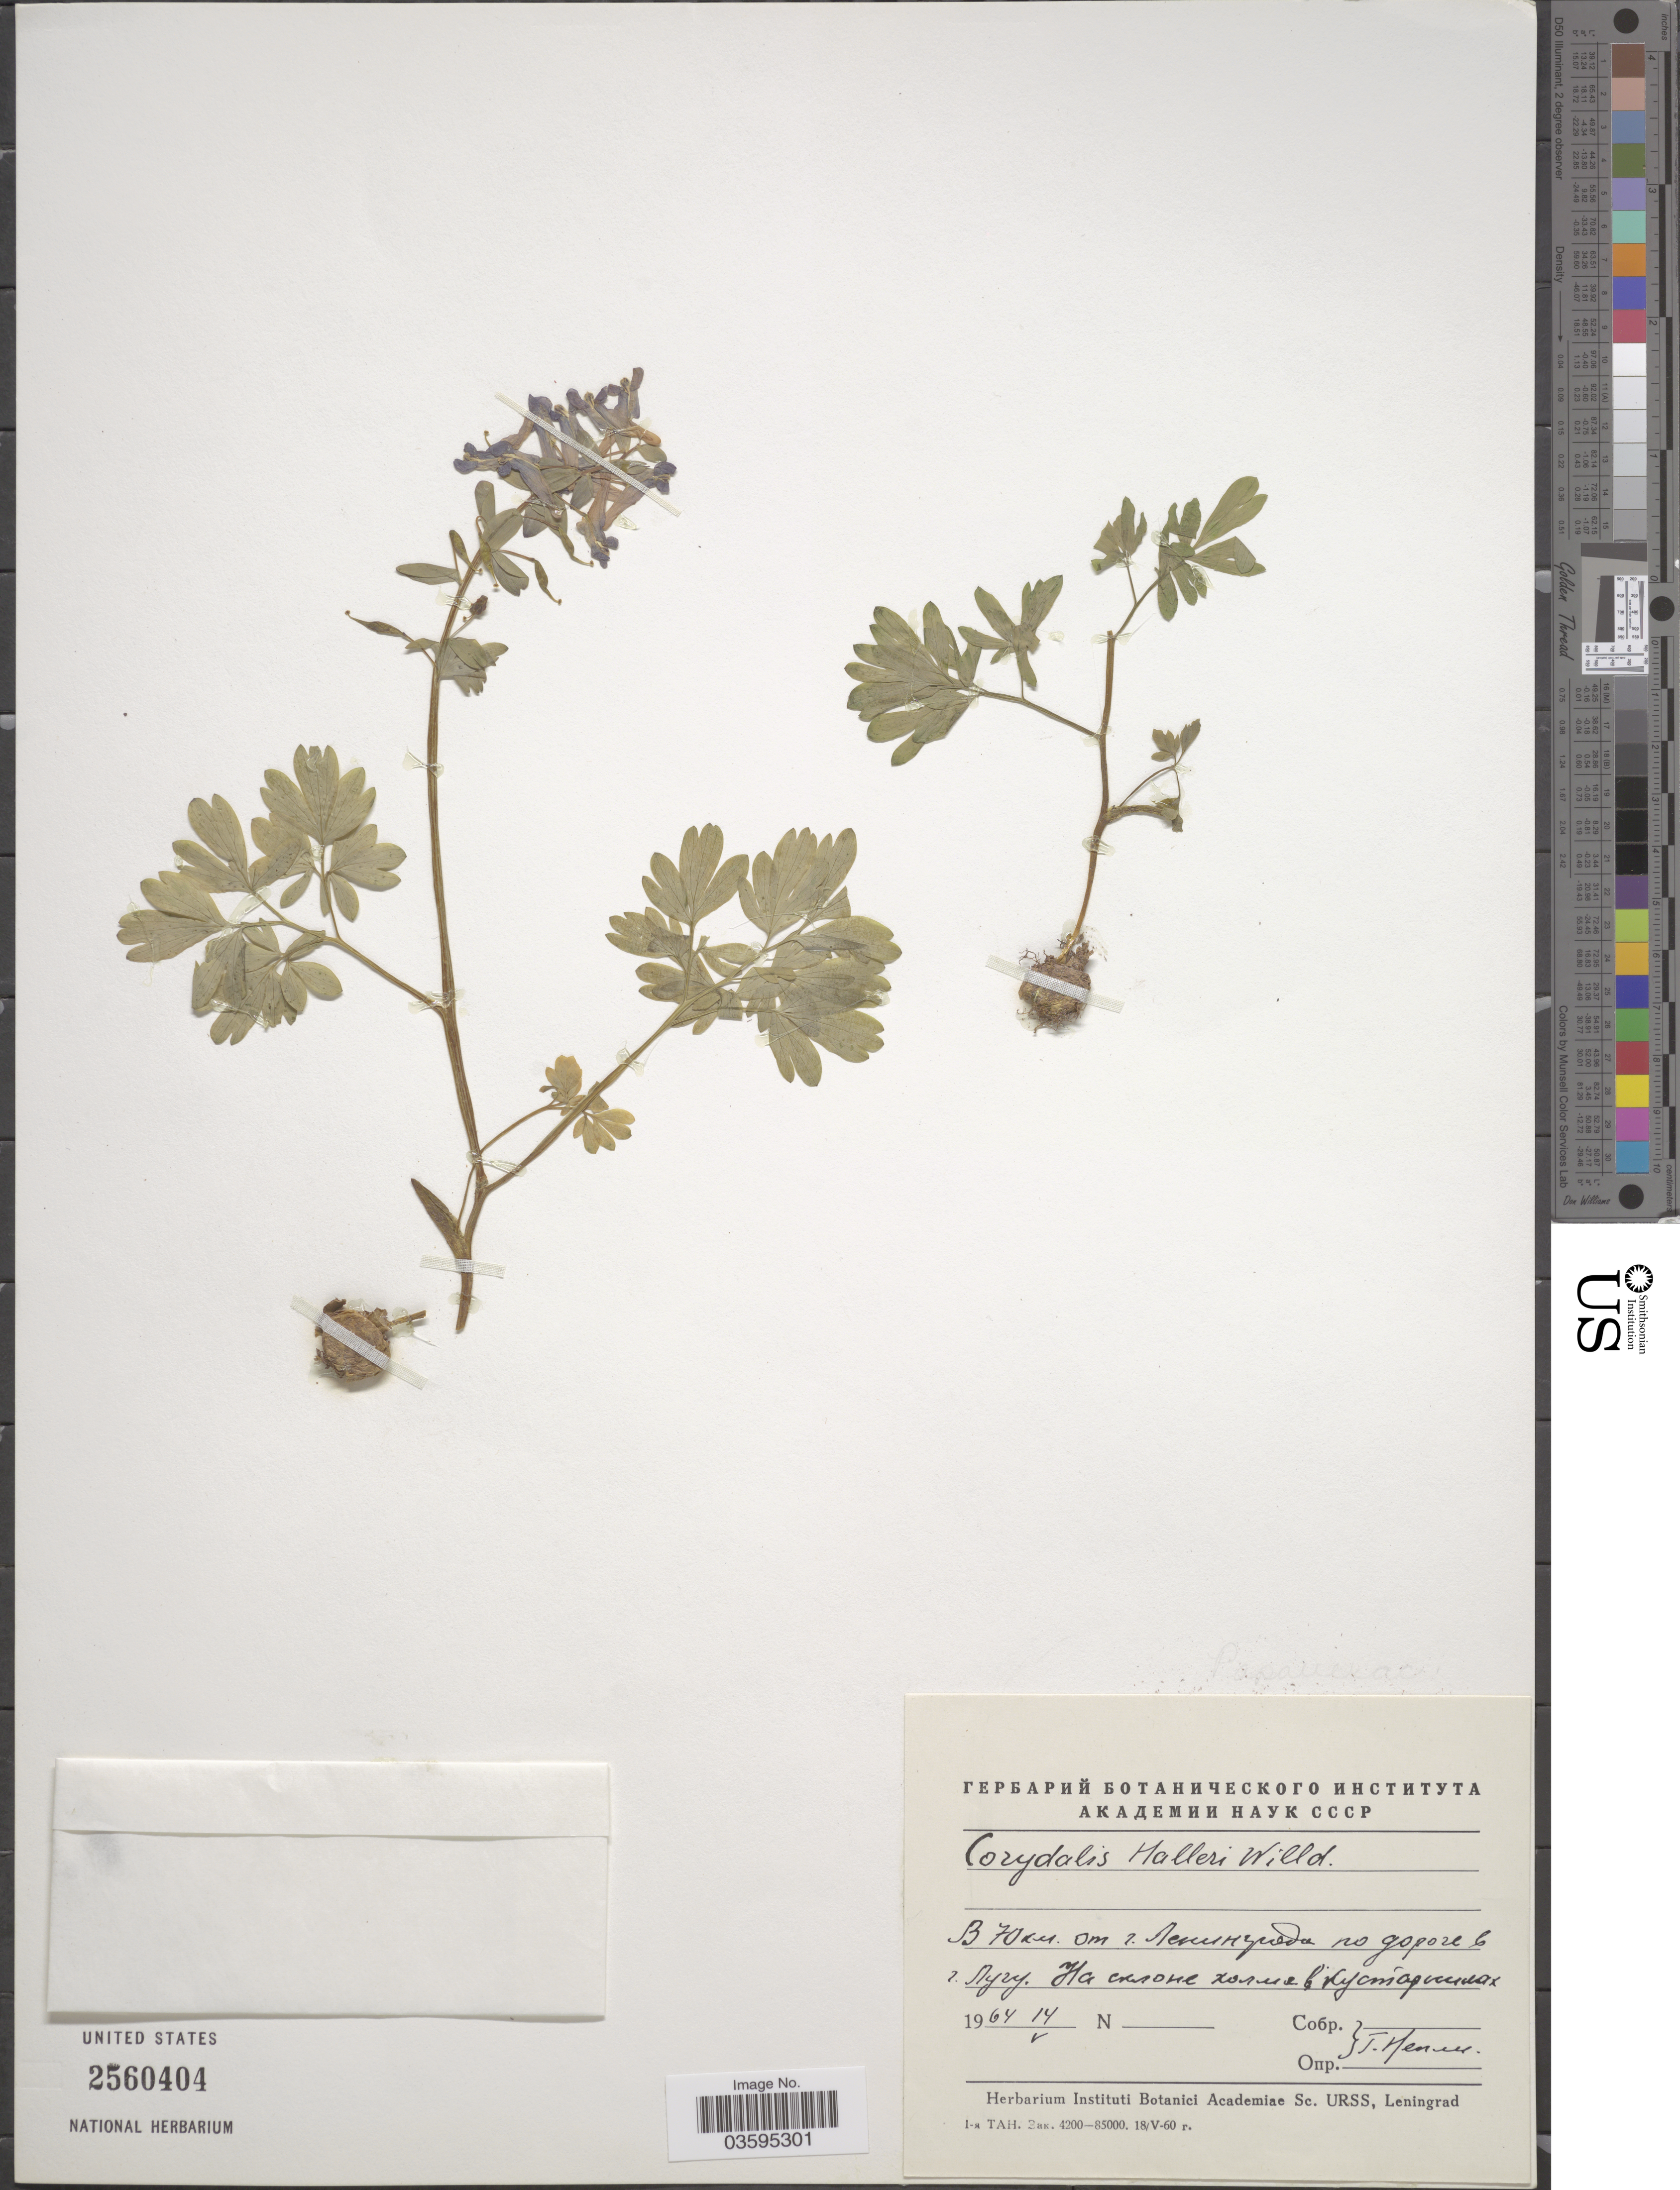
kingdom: Plantae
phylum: Tracheophyta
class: Magnoliopsida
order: Ranunculales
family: Papaveraceae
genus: Corydalis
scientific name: Corydalis halleri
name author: (Willd.) Willd.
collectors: G. Nepli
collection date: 1964-05-14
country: Russian Federation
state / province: Leningrad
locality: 70 km from St. Petersburg, on the road to Luga.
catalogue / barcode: US 2560404